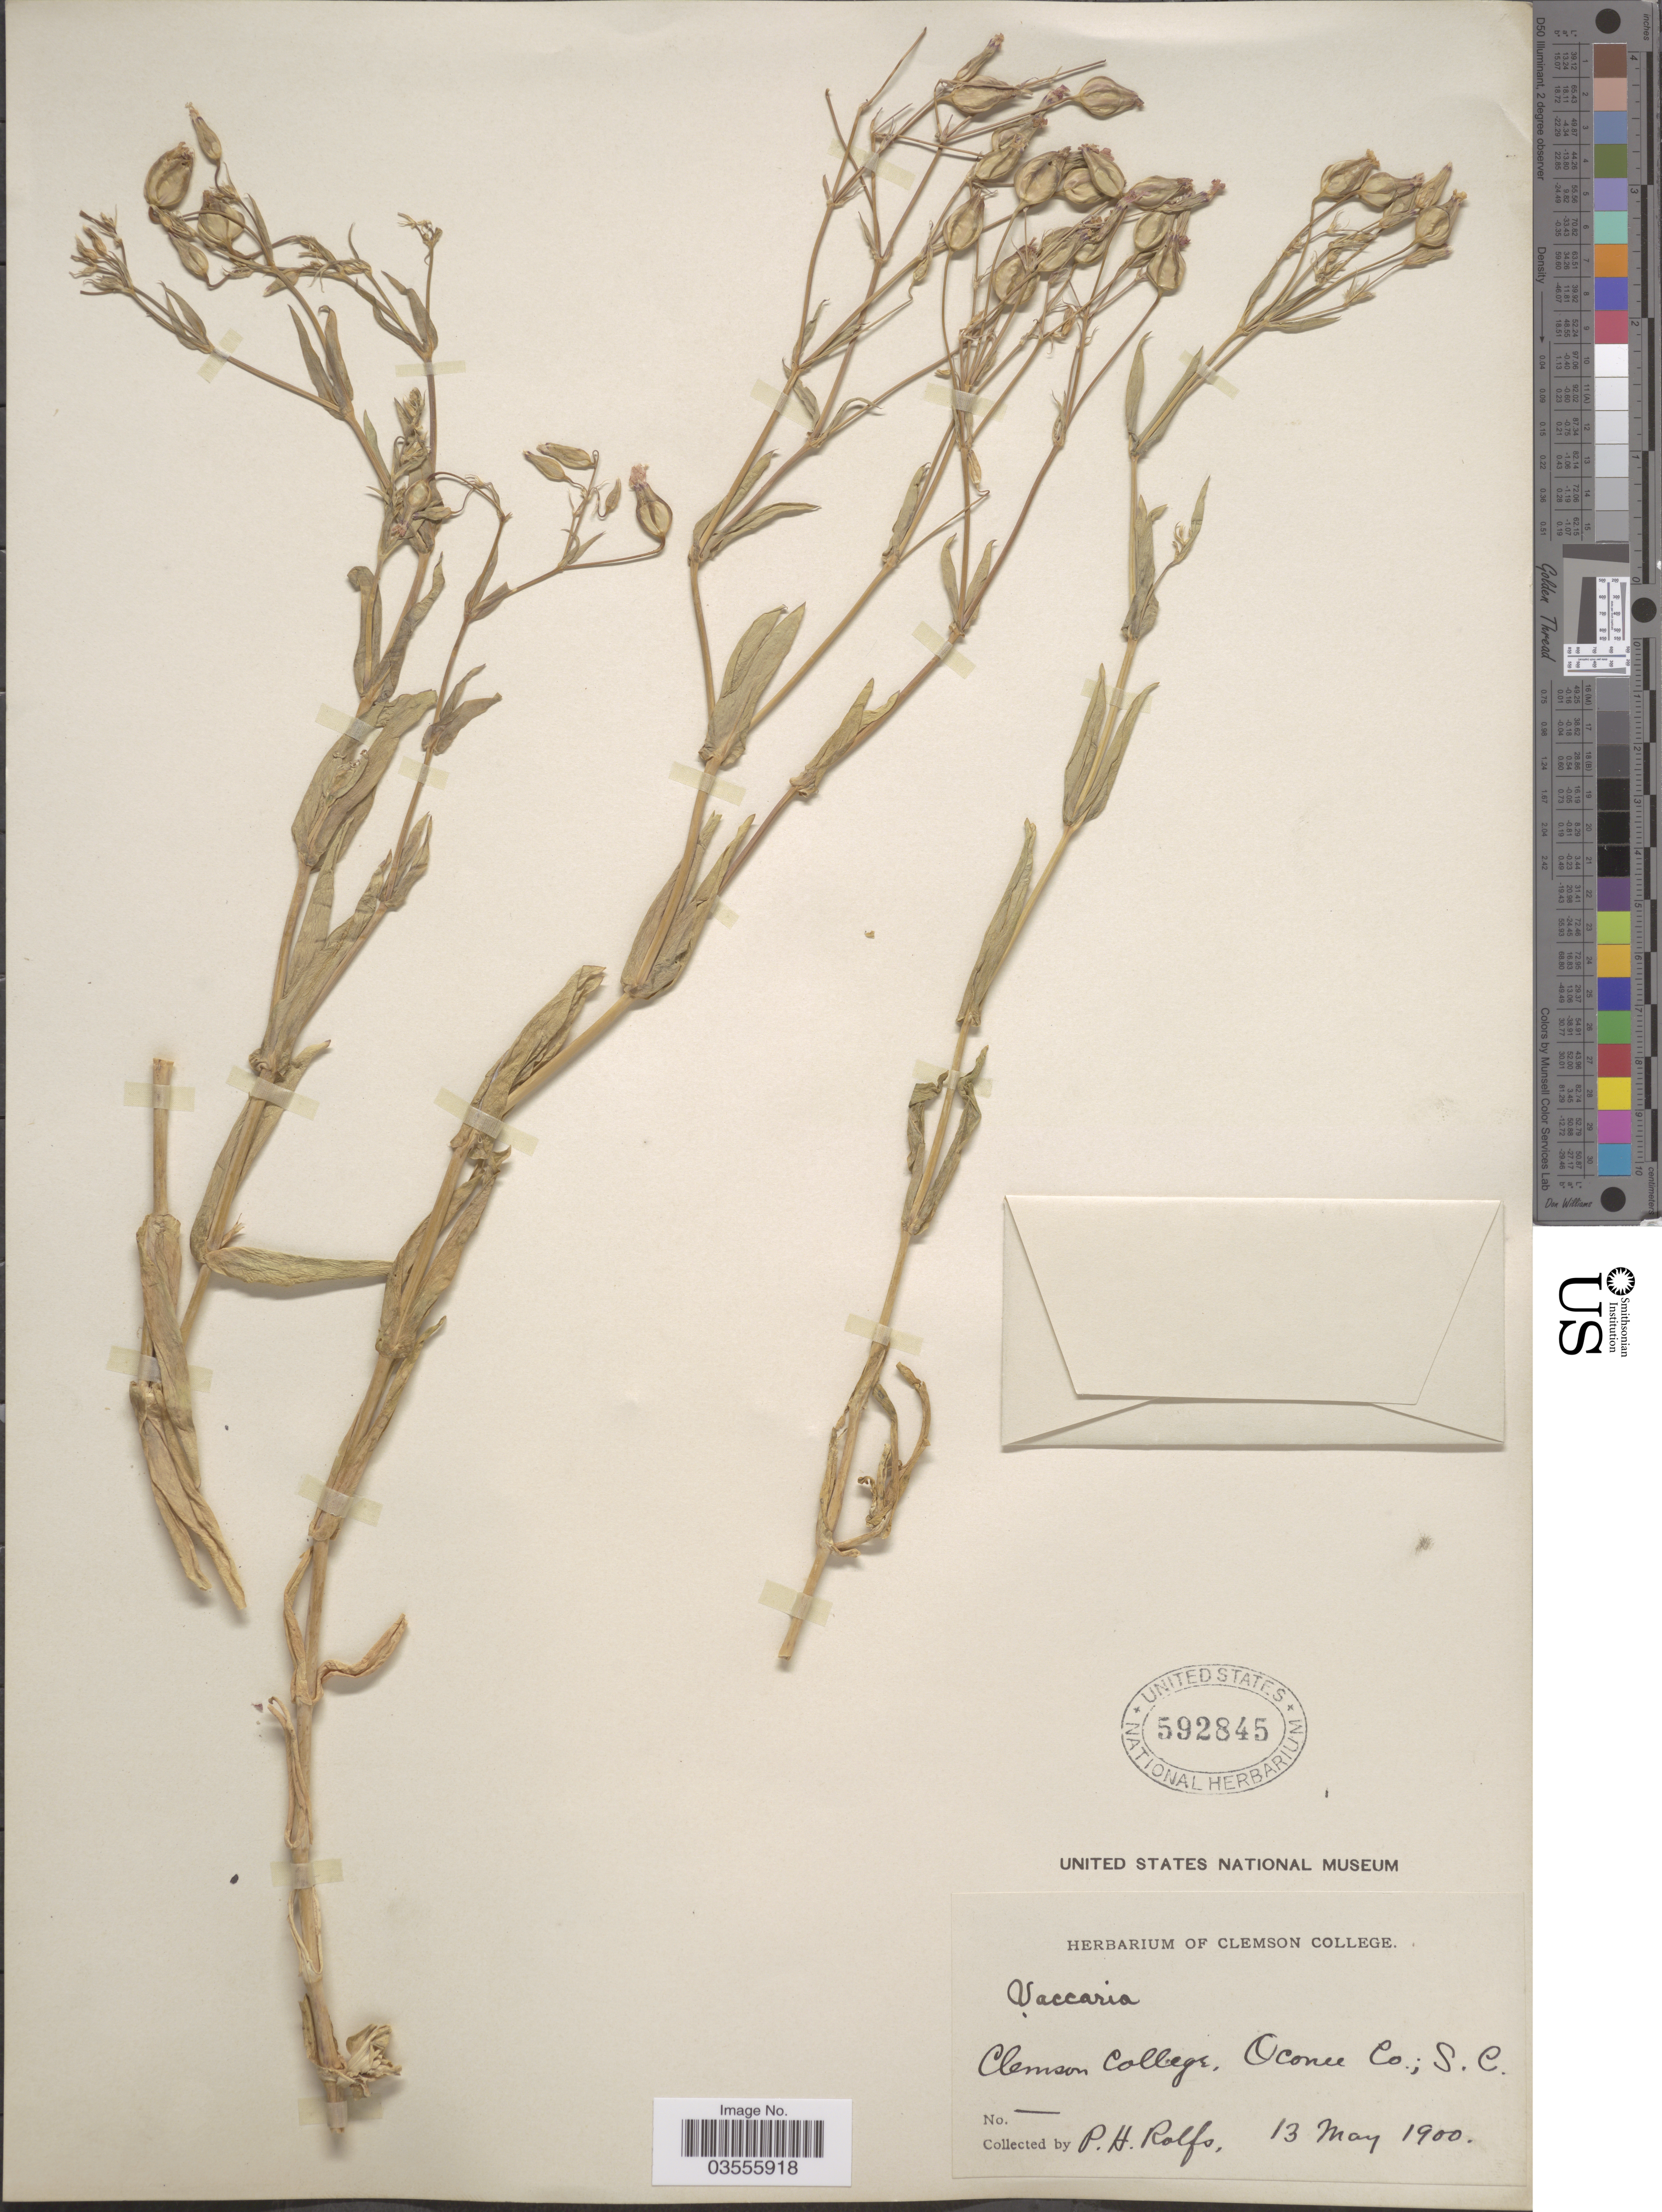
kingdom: Plantae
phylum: Tracheophyta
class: Magnoliopsida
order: Caryophyllales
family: Caryophyllaceae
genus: Gypsophila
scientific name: Gypsophila vaccaria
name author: (L.) Sm.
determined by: Strong, M. T., (US), Smithsonian Institution - National Museum of Natural History (UNITED STATES)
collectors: P. Ralfs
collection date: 1900-05-13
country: United States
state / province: South Carolina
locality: Clemson College, Oconee Co.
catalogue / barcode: US 592845